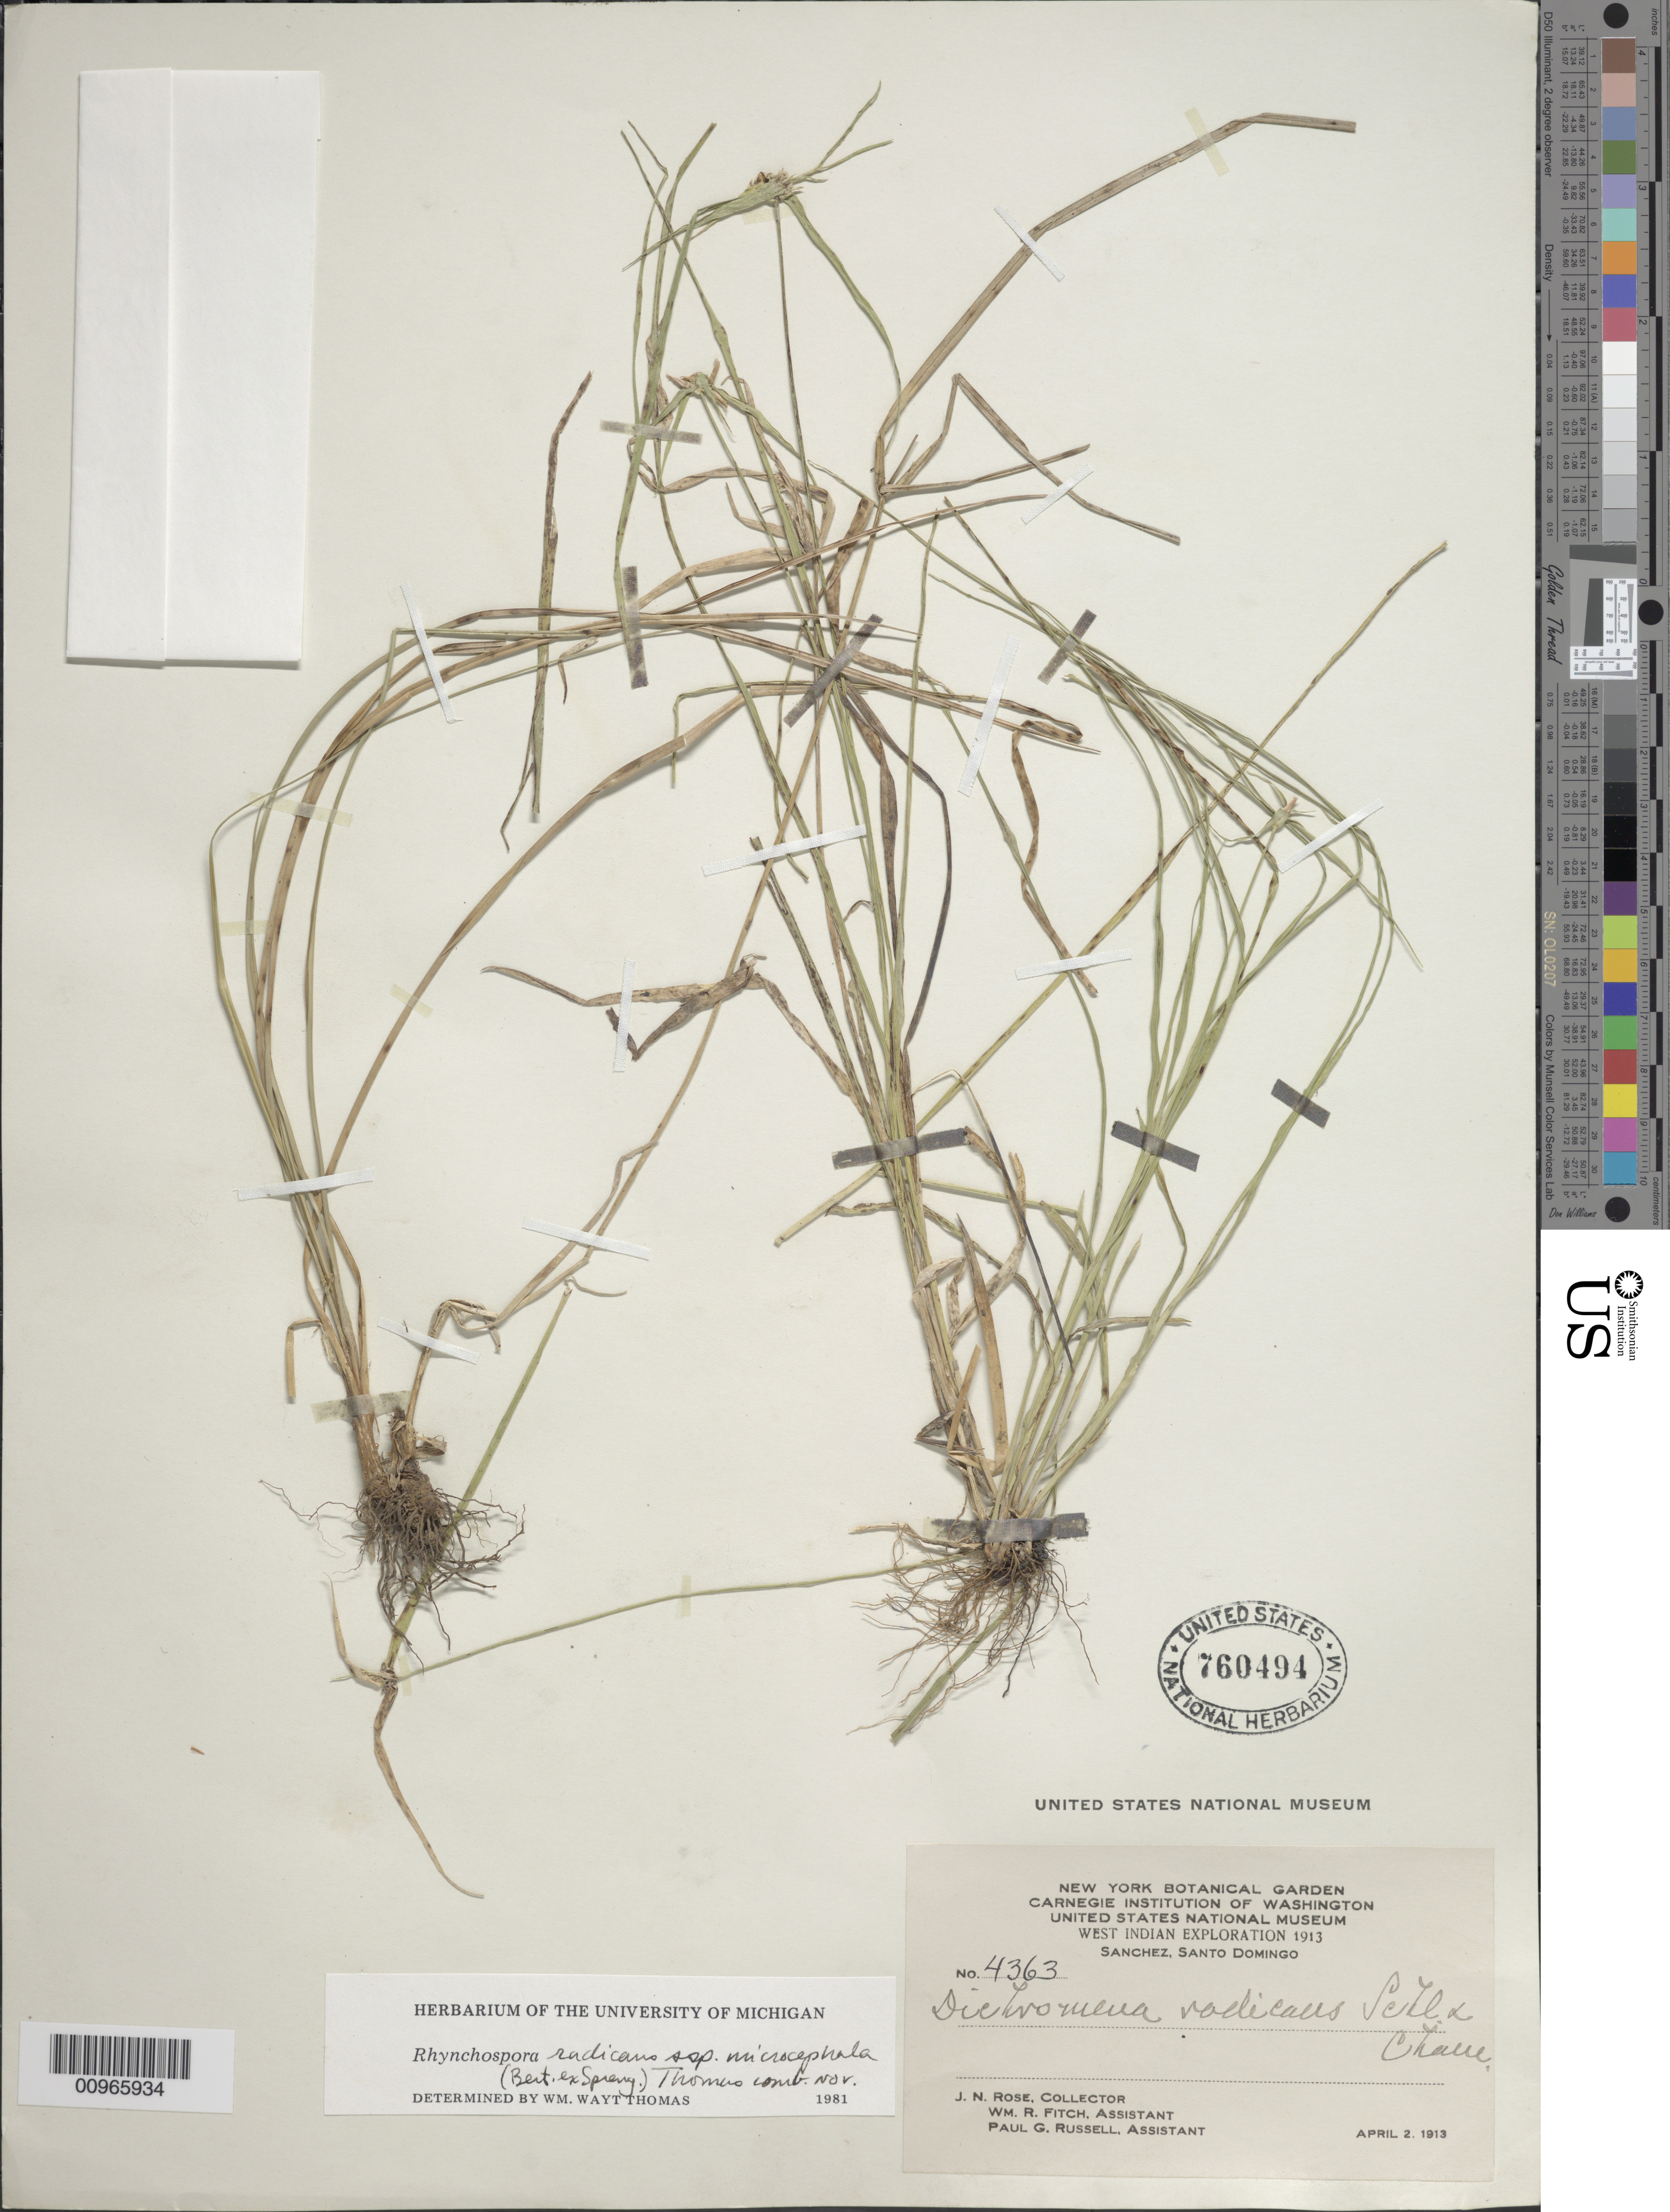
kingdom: Plantae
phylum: Tracheophyta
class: Liliopsida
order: Poales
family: Cyperaceae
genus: Rhynchospora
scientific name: Rhynchospora radicans subsp. microcephala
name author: (Bertero ex Spreng.) W.W. Thomas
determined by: Thomas, W. W., (NY), New York Botanical Garden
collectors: J. N. Rose, W. R. Fitch & P. G. Russell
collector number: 4363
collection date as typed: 02 Apr 1913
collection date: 1913-04-02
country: Dominican Republic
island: Hispaniola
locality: Sánchez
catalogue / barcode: US 760494